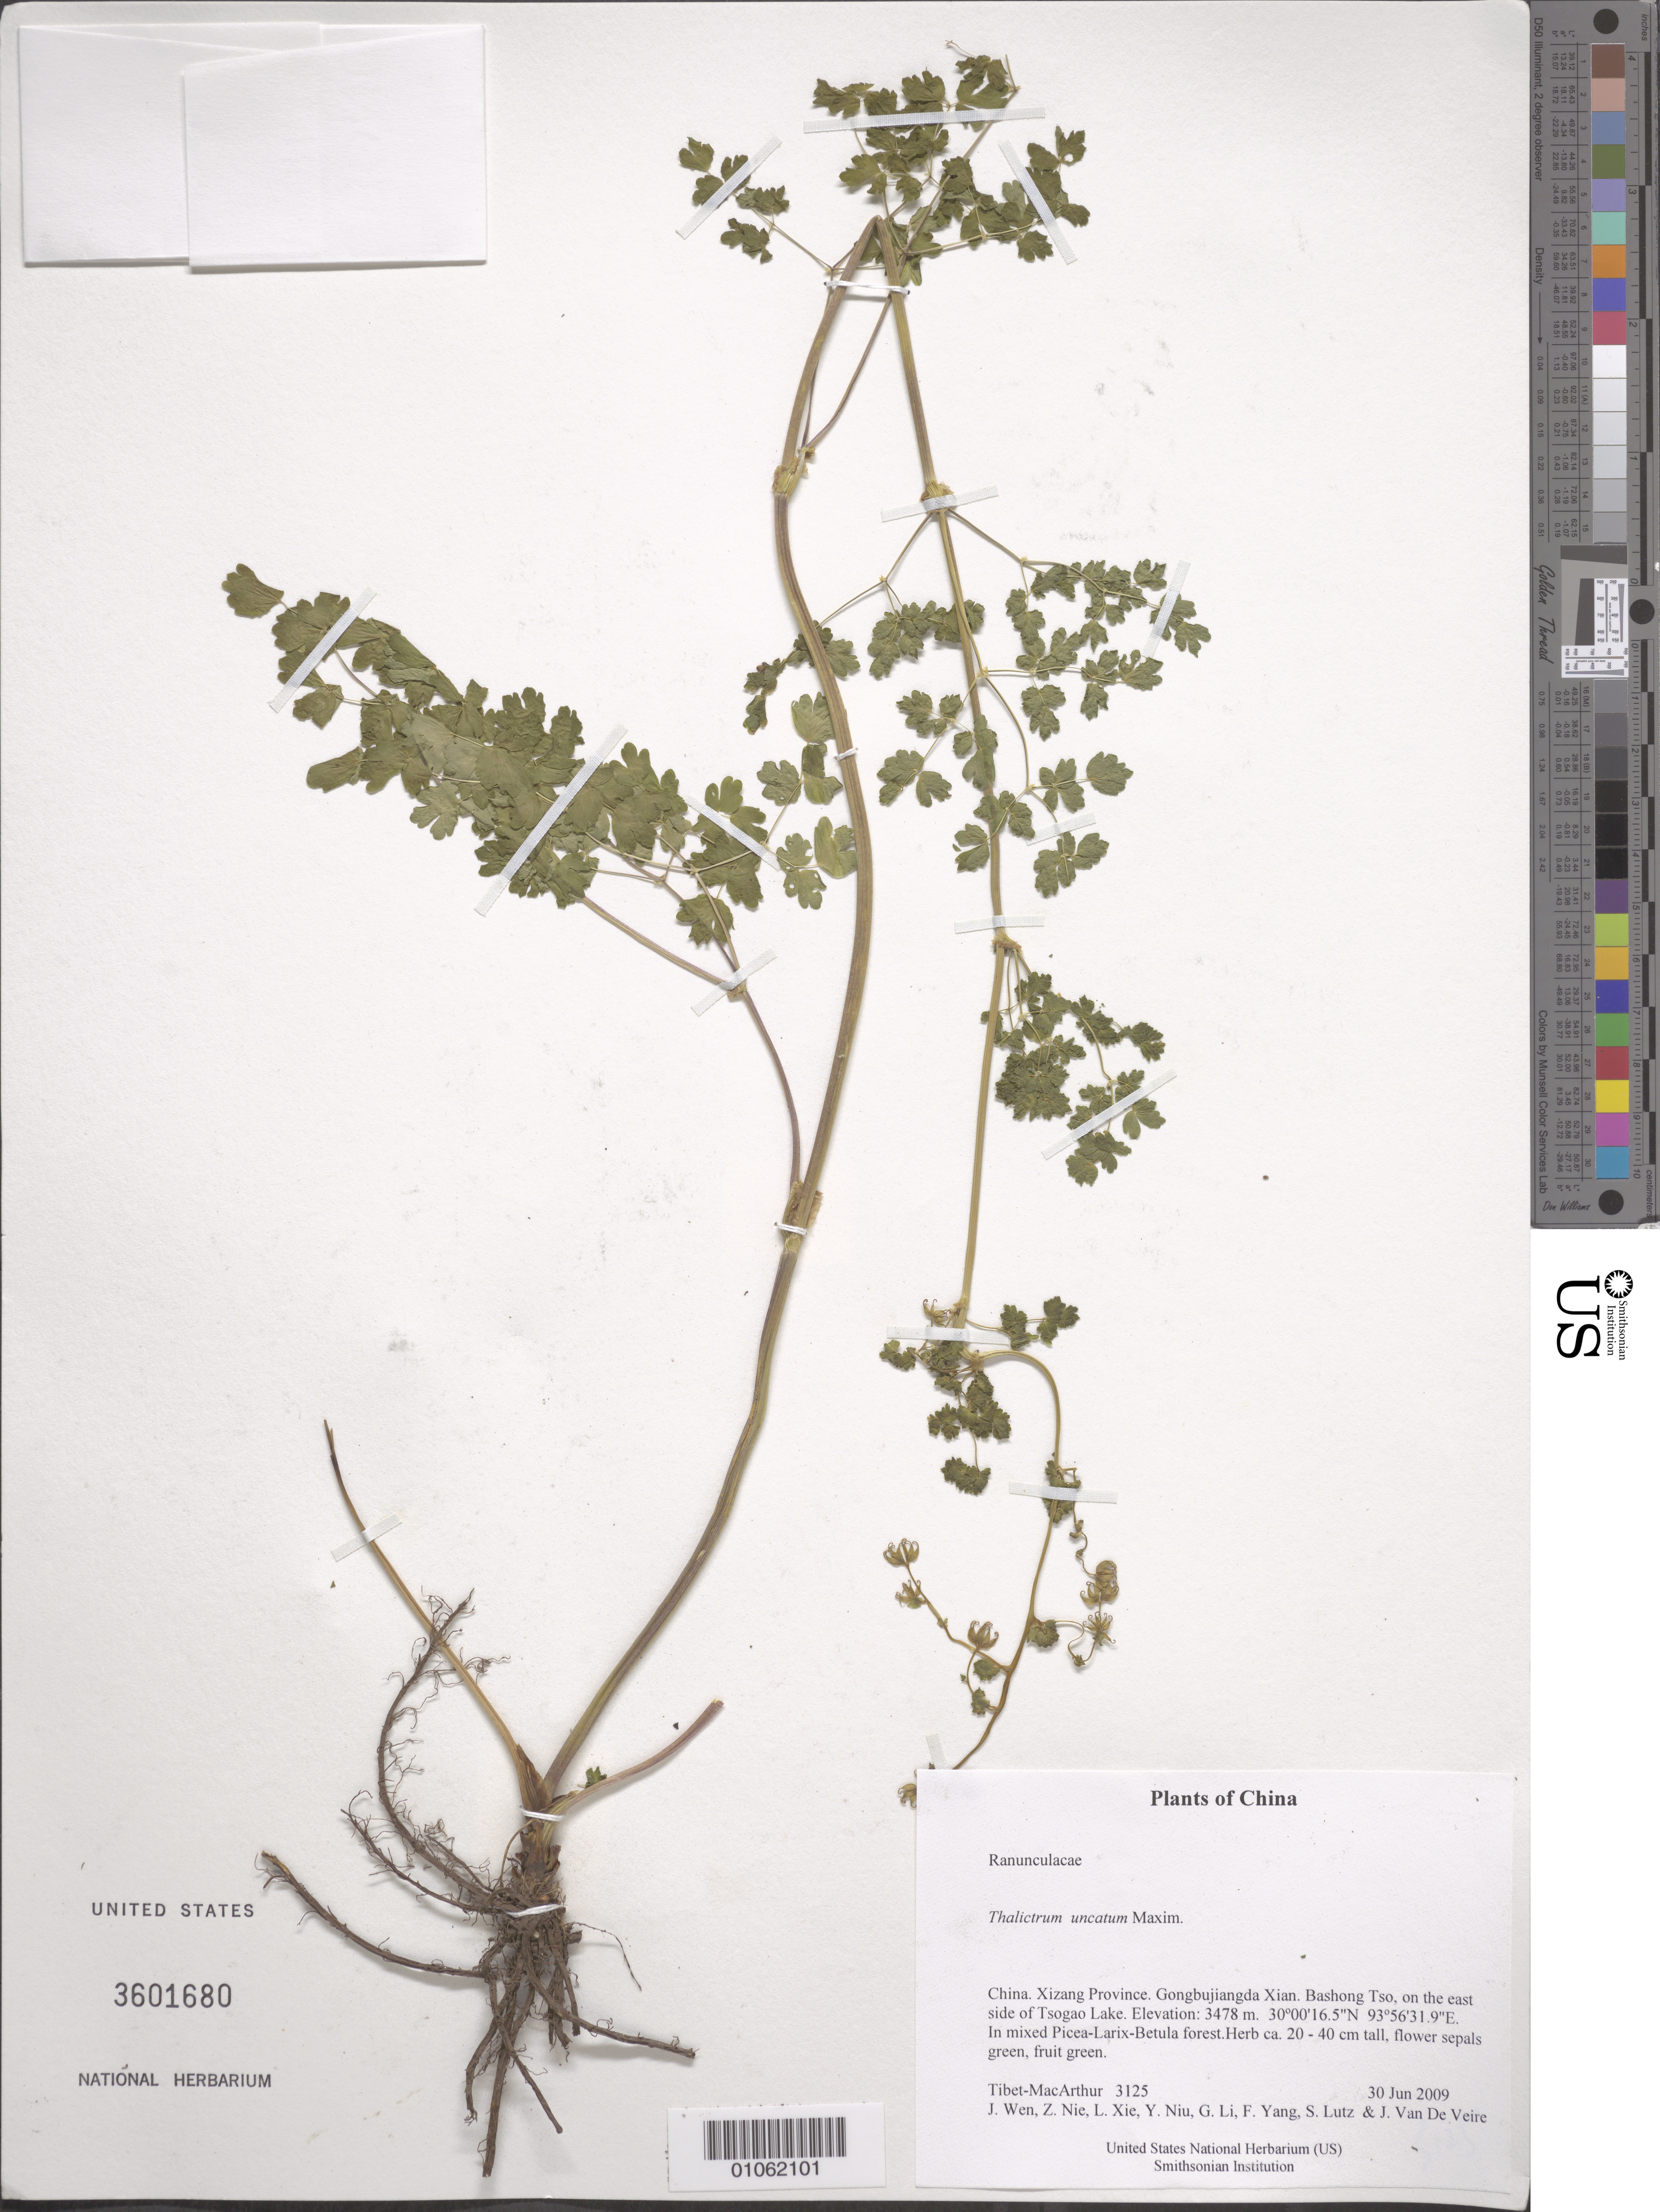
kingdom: Plantae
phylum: Tracheophyta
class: Magnoliopsida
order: Ranunculales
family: Ranunculaceae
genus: Thalictrum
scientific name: Thalictrum uncatum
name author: Maxim.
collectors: Tibet-MacArthur, J. Wen, Z. Nie, L. Xie, Y. Niu, G. Li, F. Yang, S. Lutz & J. Van De Veire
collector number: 3125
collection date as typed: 30 Jun 2009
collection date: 2009-06-30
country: China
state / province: Xizang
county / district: Gongbujiangda Xian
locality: Bashong Tso, on the east side of Tsogao Lake.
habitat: In mixed Picea-Larix-Betula forest.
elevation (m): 3478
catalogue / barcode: US 3601680